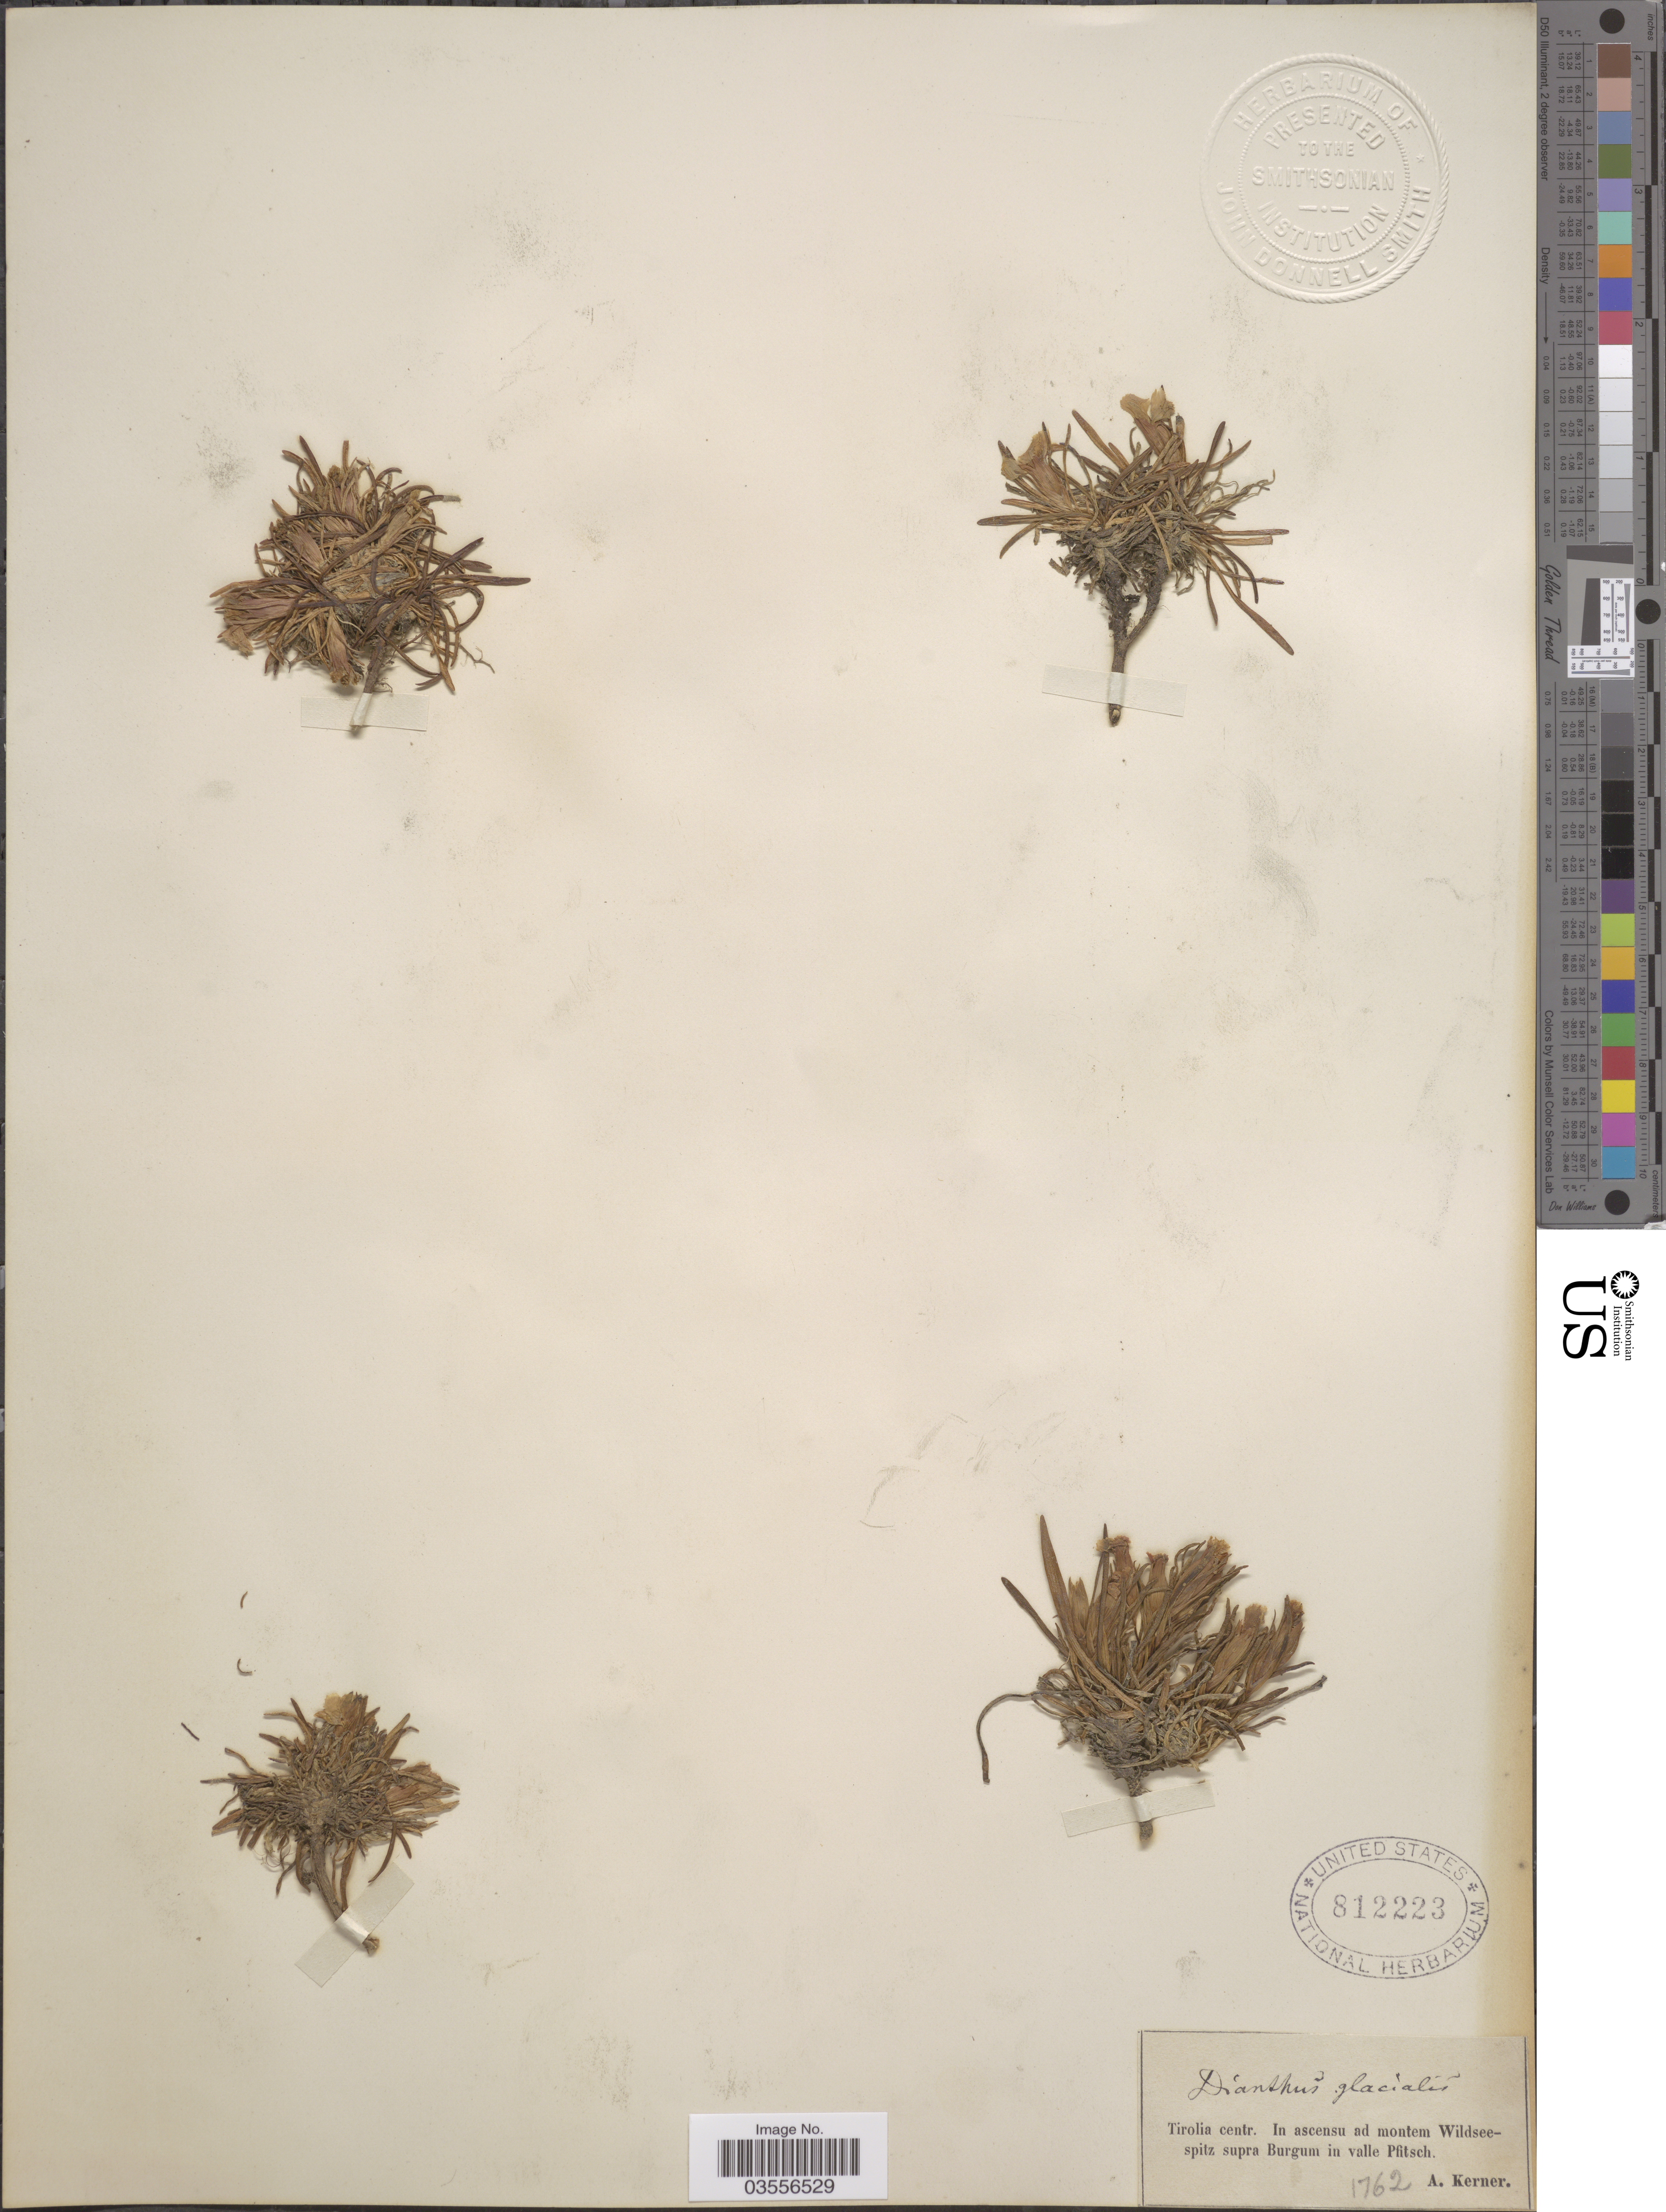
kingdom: Plantae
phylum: Tracheophyta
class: Magnoliopsida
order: Caryophyllales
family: Caryophyllaceae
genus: Dianthus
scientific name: Dianthus glacialis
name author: Haenke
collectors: A. Kerner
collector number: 1762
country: Italy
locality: Tirolia centr. In ascensu ad montem Wildsee-spitz supra Burgum in valle Pfitsch.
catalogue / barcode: US 812223